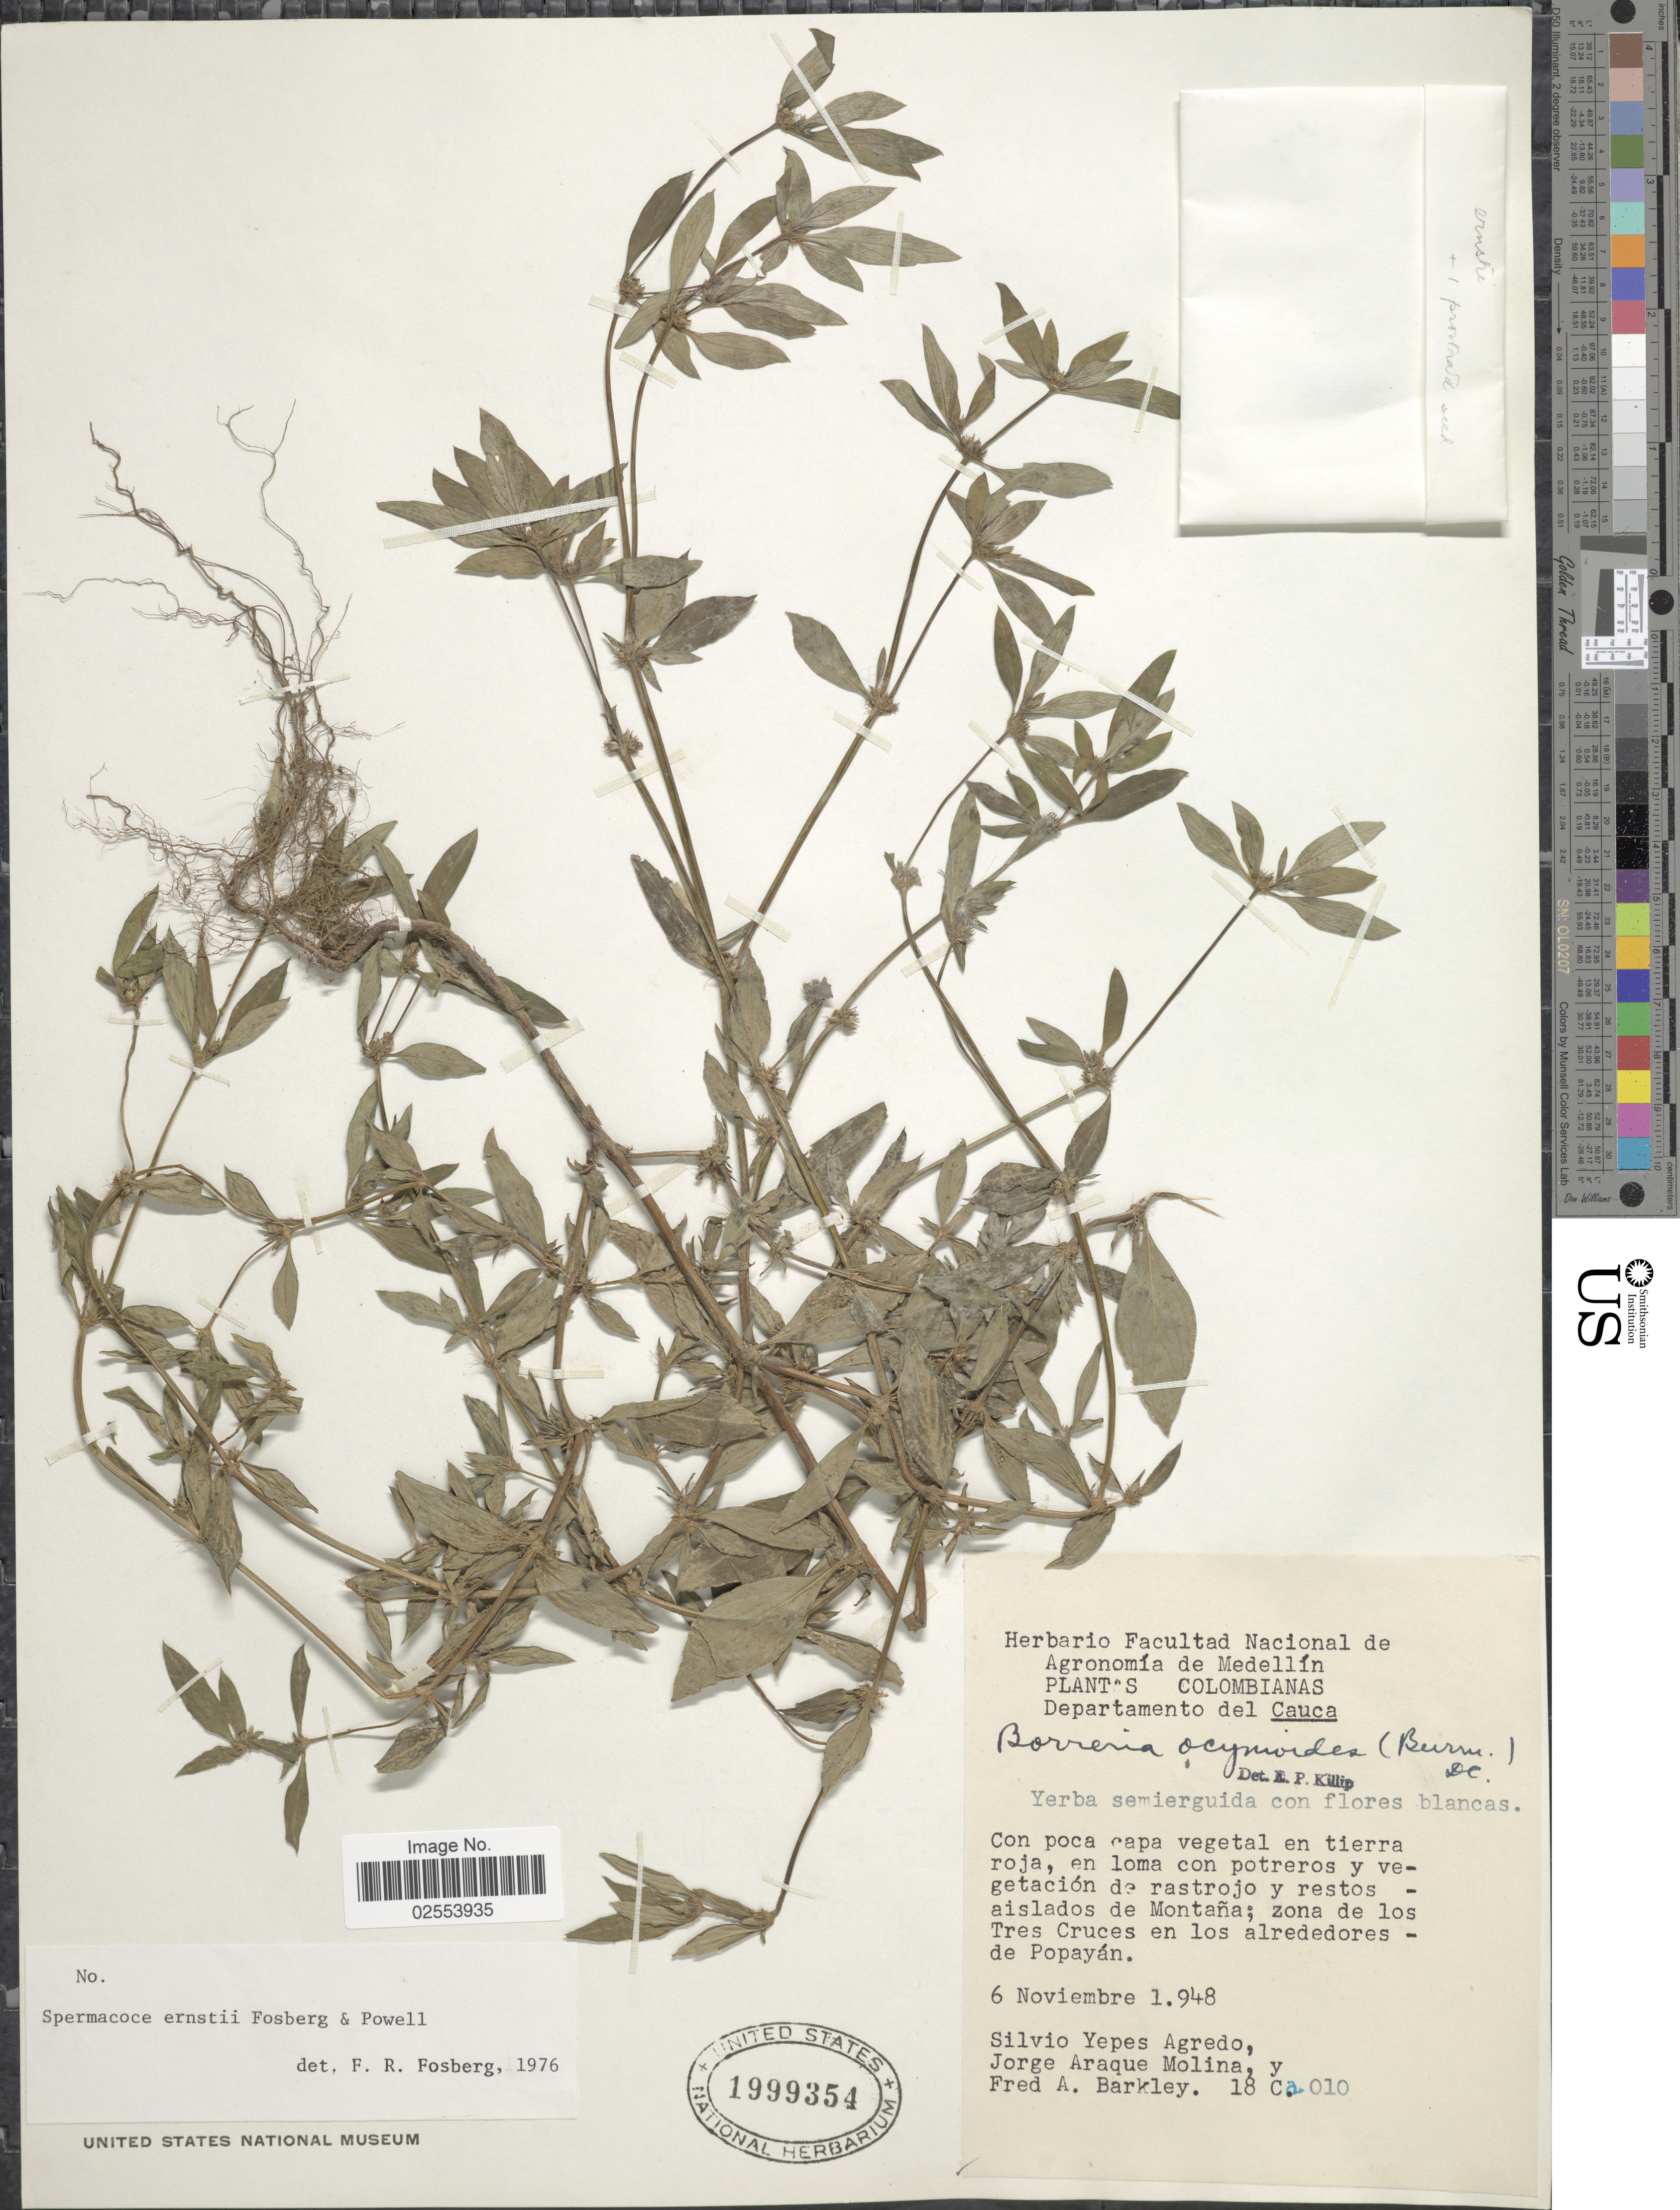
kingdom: Plantae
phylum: Tracheophyta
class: Magnoliopsida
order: Gentianales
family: Rubiaceae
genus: Spermacoce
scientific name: Spermacoce ernstii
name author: Fosberg & D.A. Powell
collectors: S. Yepes-Agredo, J. A. Molina & F. A. Barkley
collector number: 18 Ca010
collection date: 1948-11-06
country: Colombia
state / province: Cauca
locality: Agronomia de Medellin, zona de los Tres Cruces en los alrededores-de Popayan.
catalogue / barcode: US 1999354